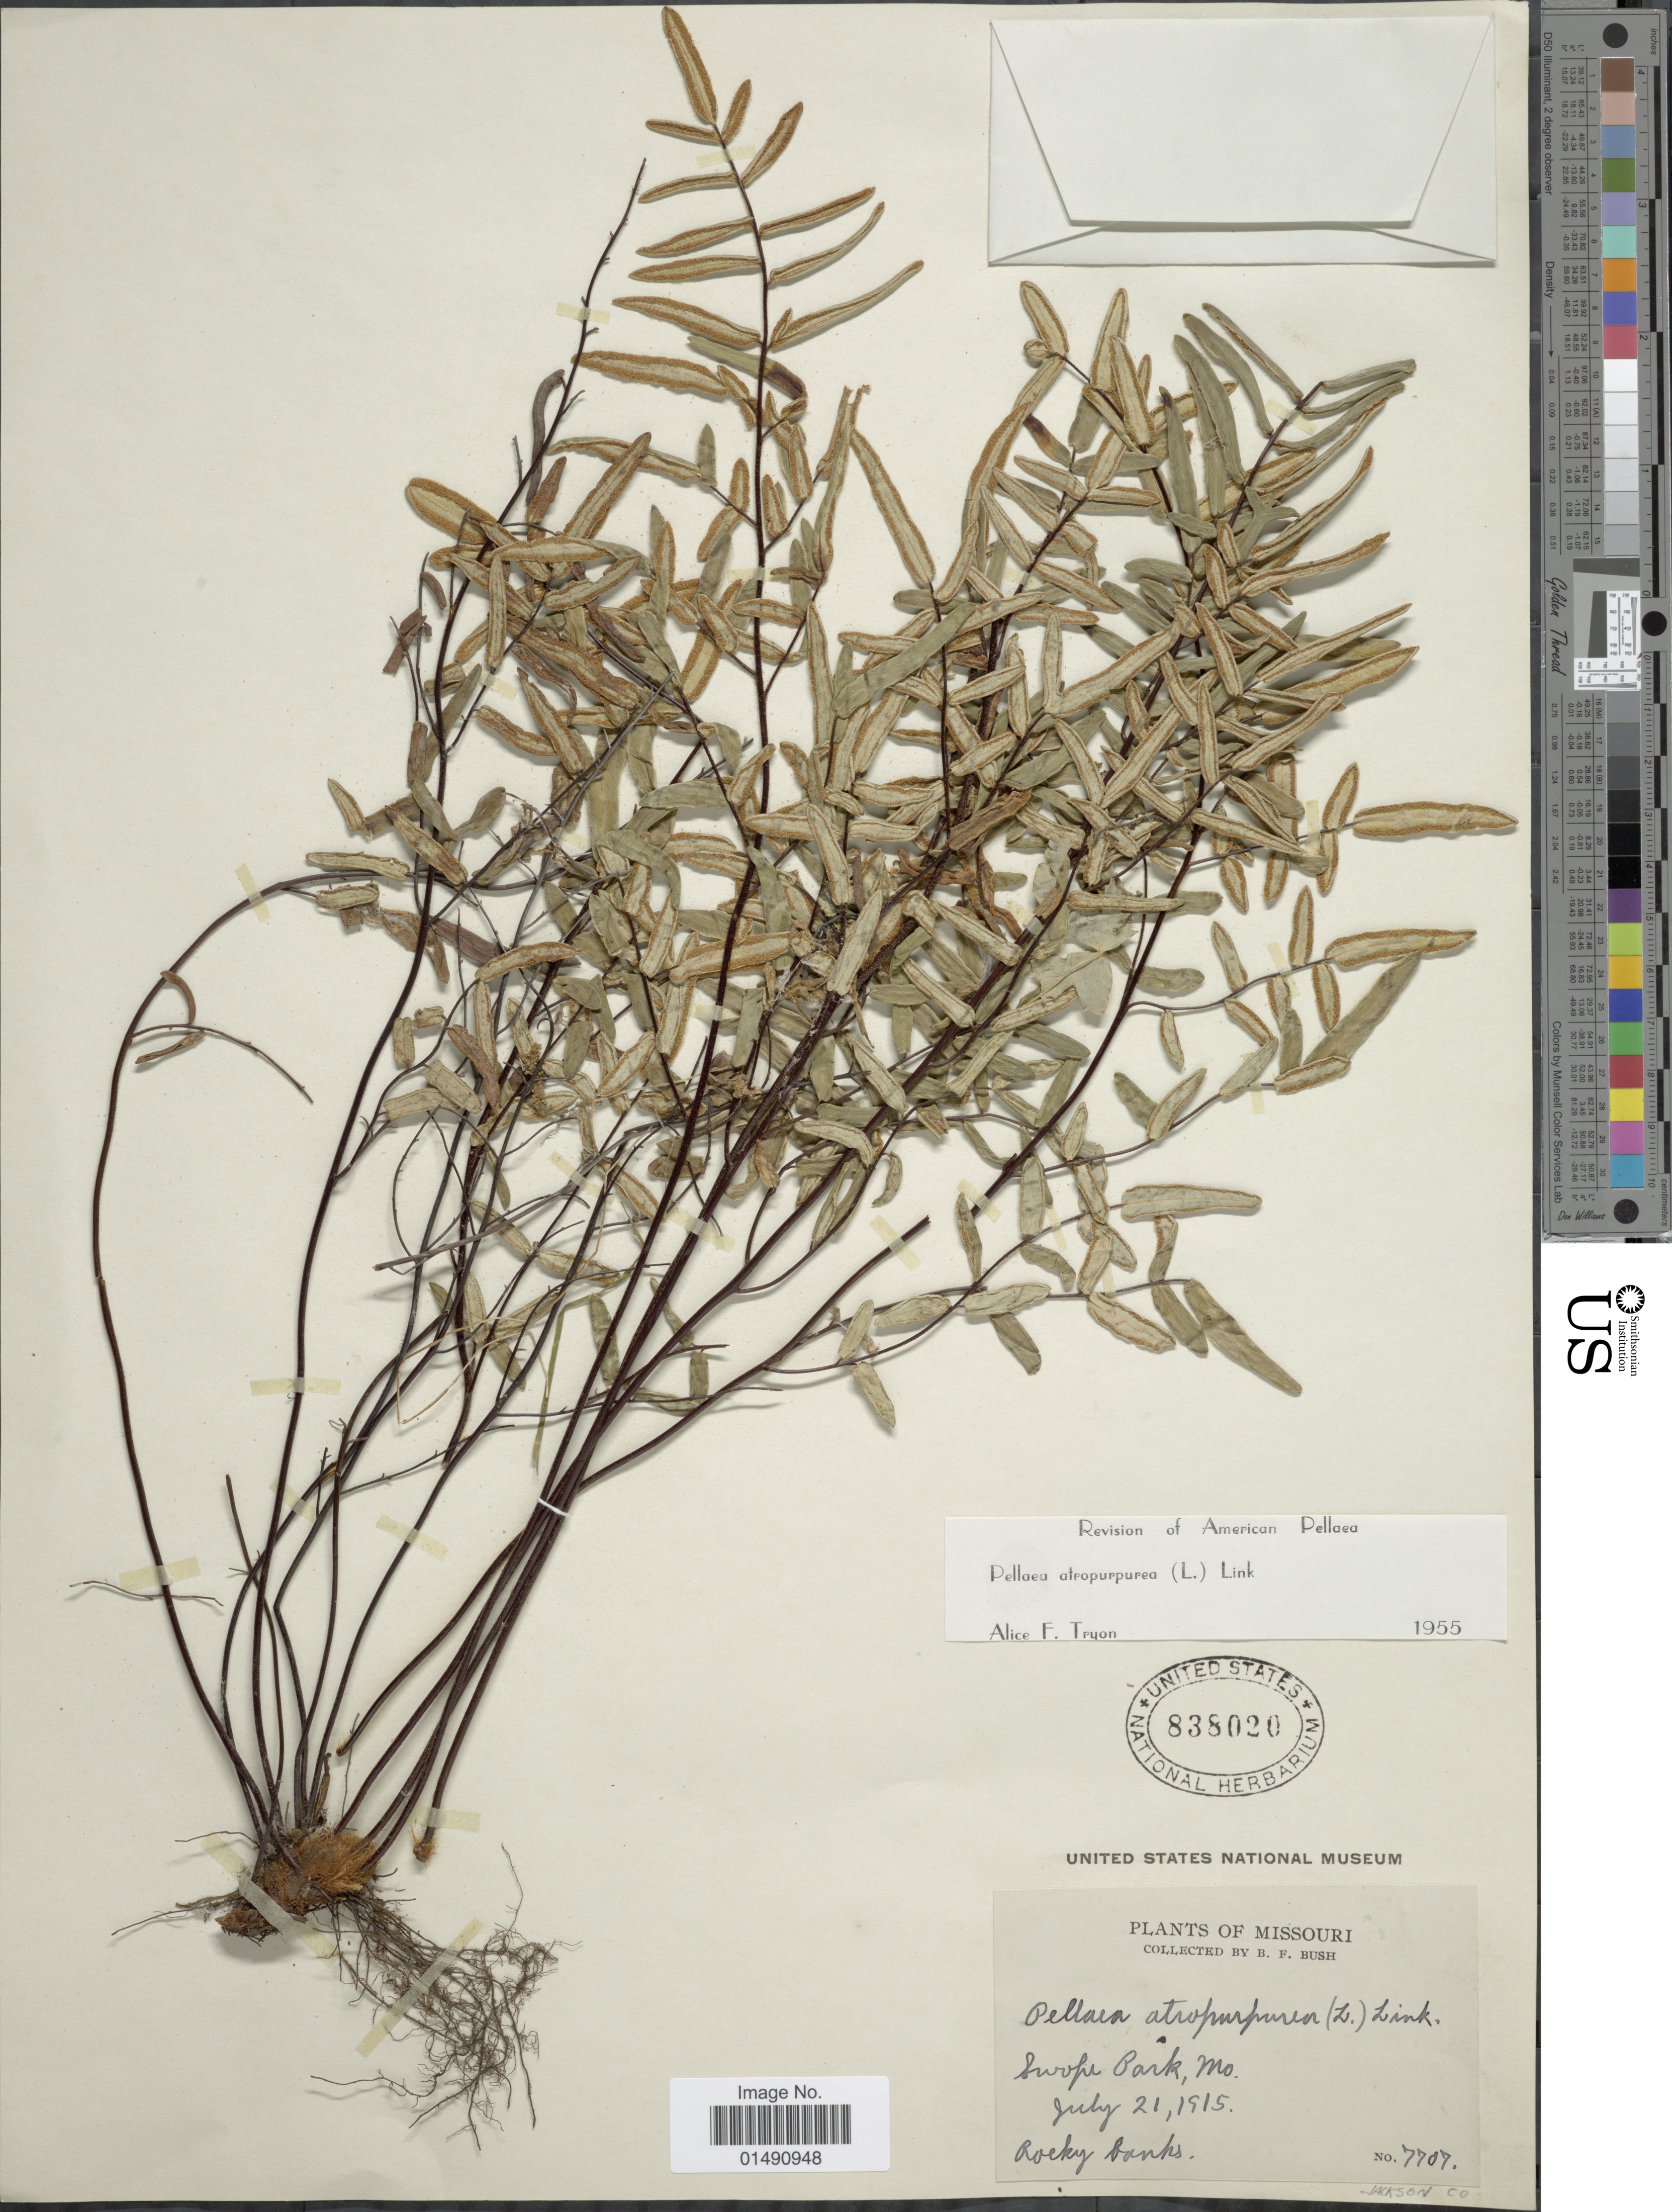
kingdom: Plantae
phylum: Tracheophyta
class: Polypodiopsida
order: Polypodiales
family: Pteridaceae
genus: Pellaea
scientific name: Pellaea atropurpurea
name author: (L.) Link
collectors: B. F. Bush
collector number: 7707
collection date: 1915-07-21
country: United States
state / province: Missouri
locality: Swope Park, MO.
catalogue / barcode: US 838020